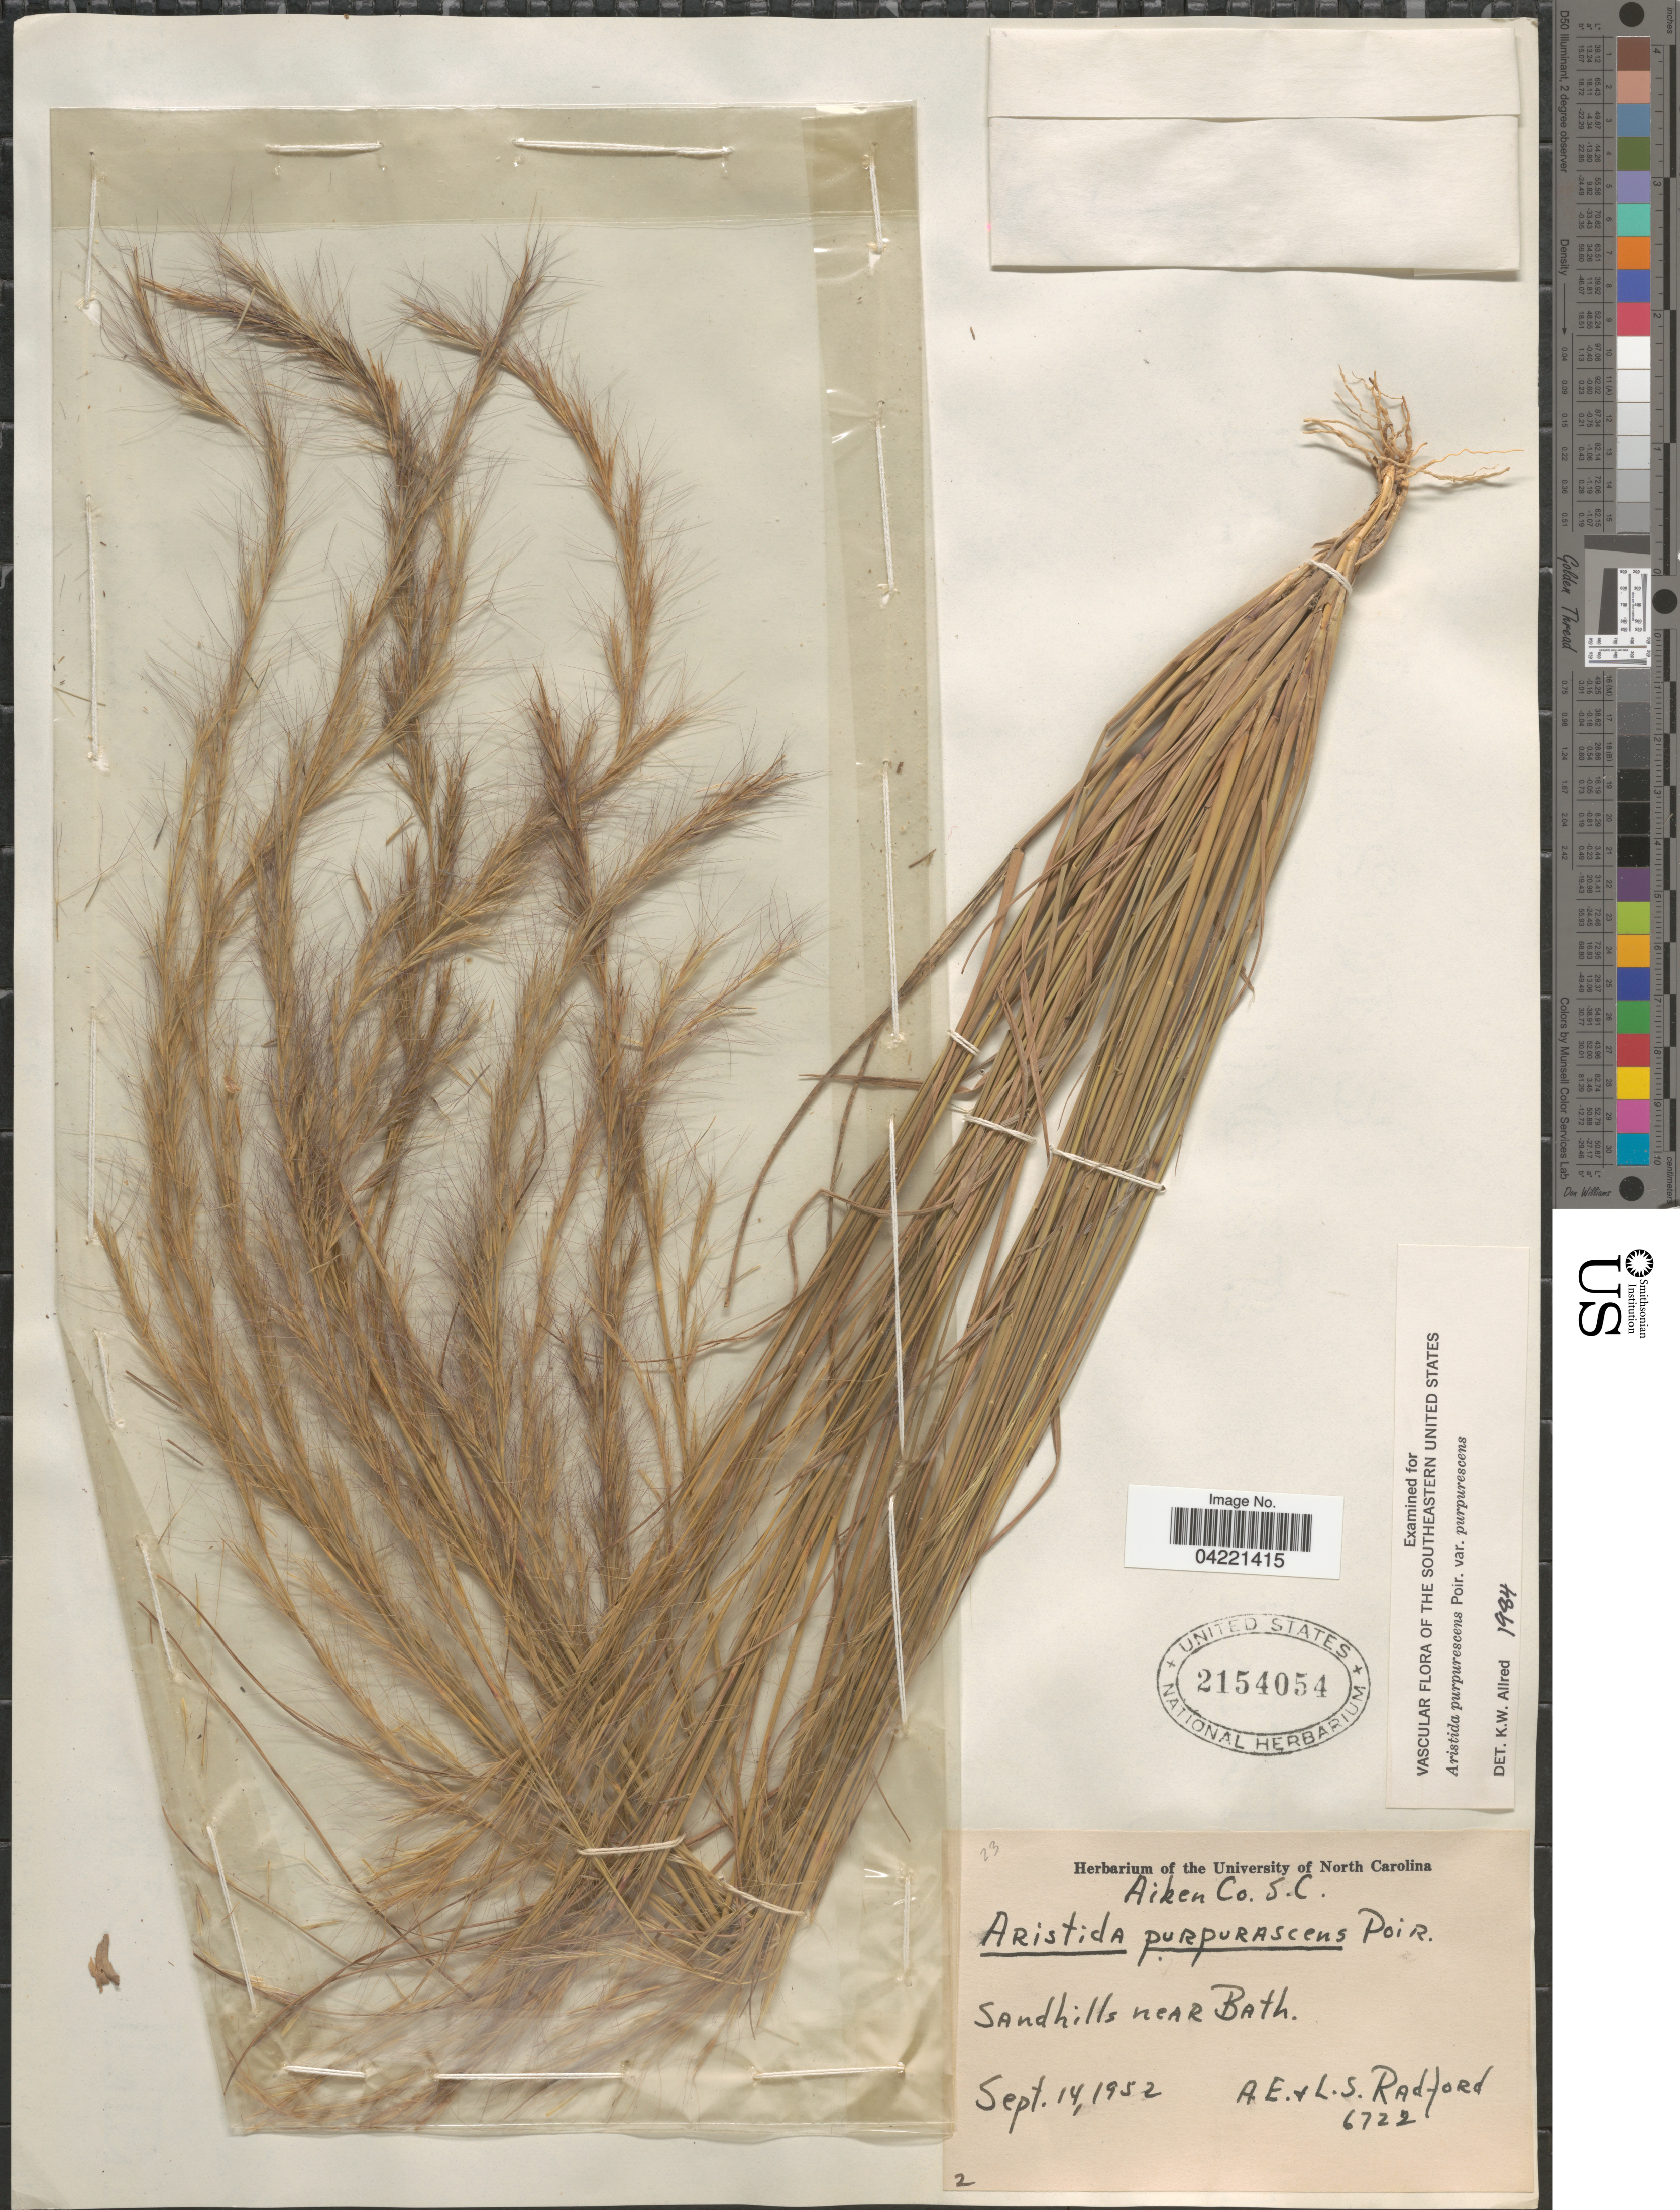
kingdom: Plantae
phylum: Tracheophyta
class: Liliopsida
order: Poales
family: Poaceae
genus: Aristida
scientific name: Aristida purpurascens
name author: Poir.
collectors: A. E. Radford & L. Radford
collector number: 6722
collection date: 1952-09-14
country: United States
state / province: South Carolina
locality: Aiken Co. Sandhills near Bath.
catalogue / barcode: US 2154054